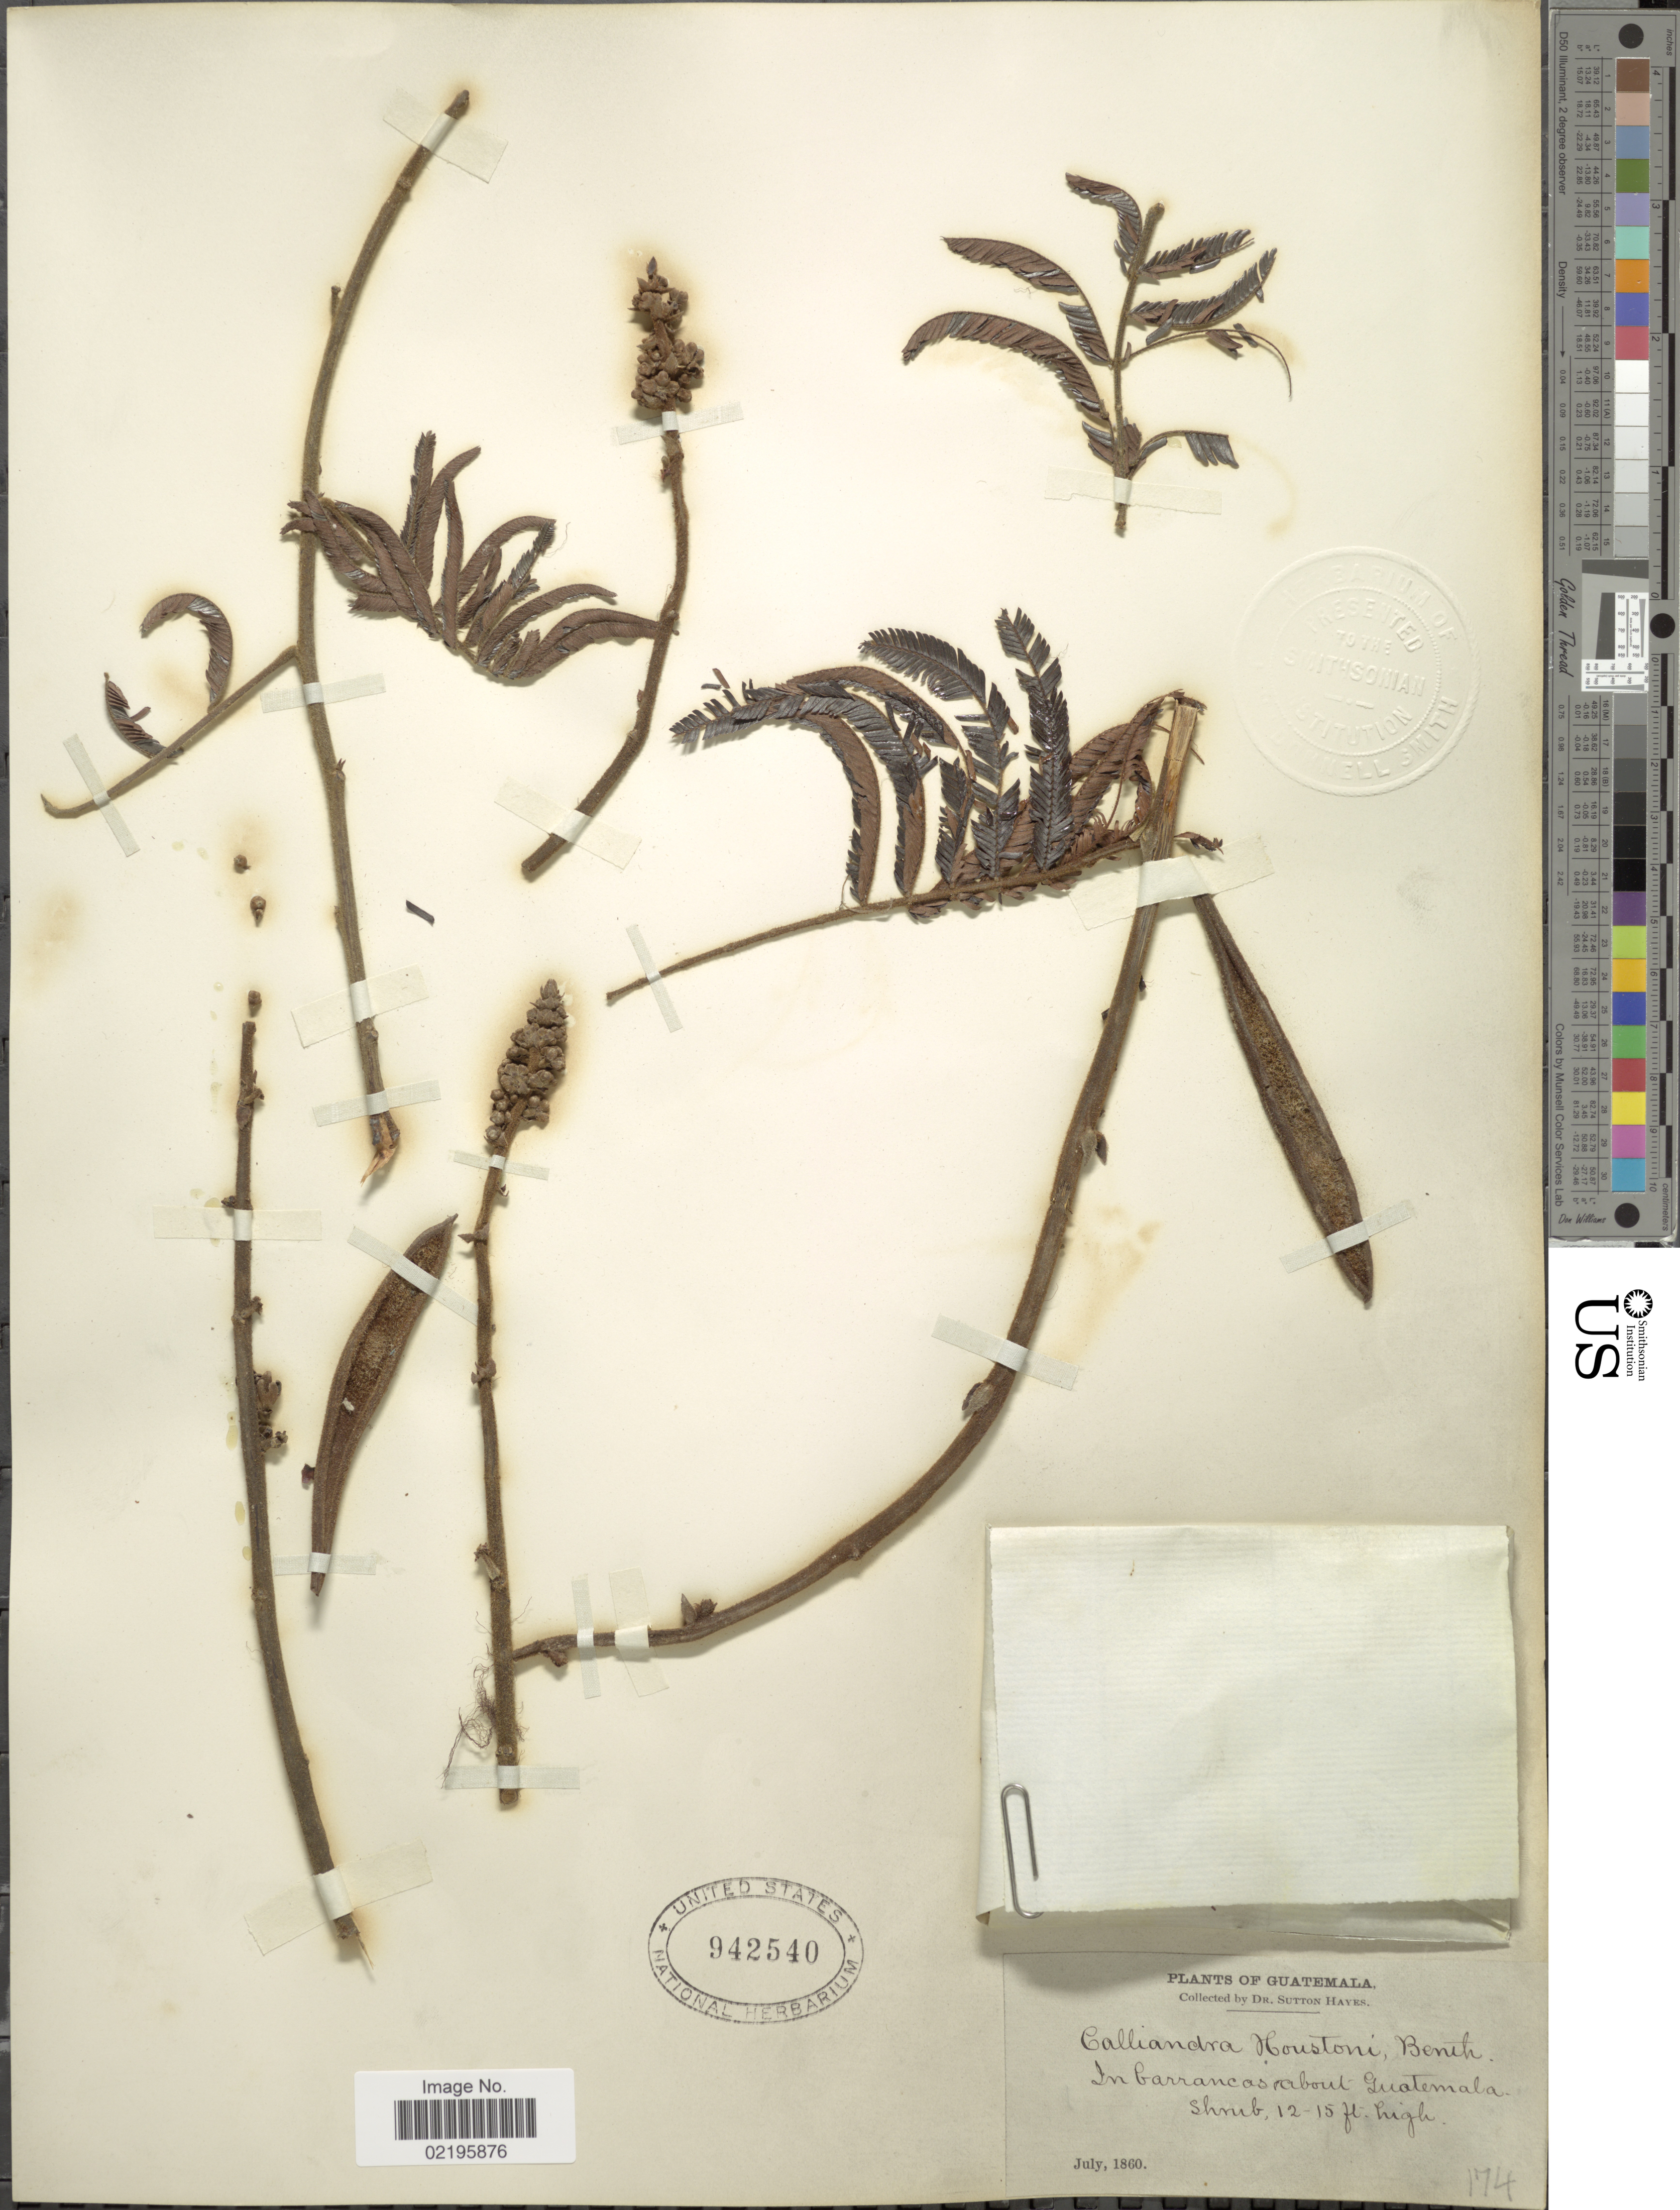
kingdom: Plantae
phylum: Tracheophyta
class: Magnoliopsida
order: Fabales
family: Fabaceae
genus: Calliandra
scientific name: Calliandra houstoniana var. houstoniana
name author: (Mill.) Standl.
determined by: Strong, Mark T., (BOT), Smithsonian Institution - National Museum of Natural History (UNITED STATES)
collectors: S. Hayes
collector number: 174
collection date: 1860-07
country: Guatemala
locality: In barrancas about Guatemala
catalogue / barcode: US 942540